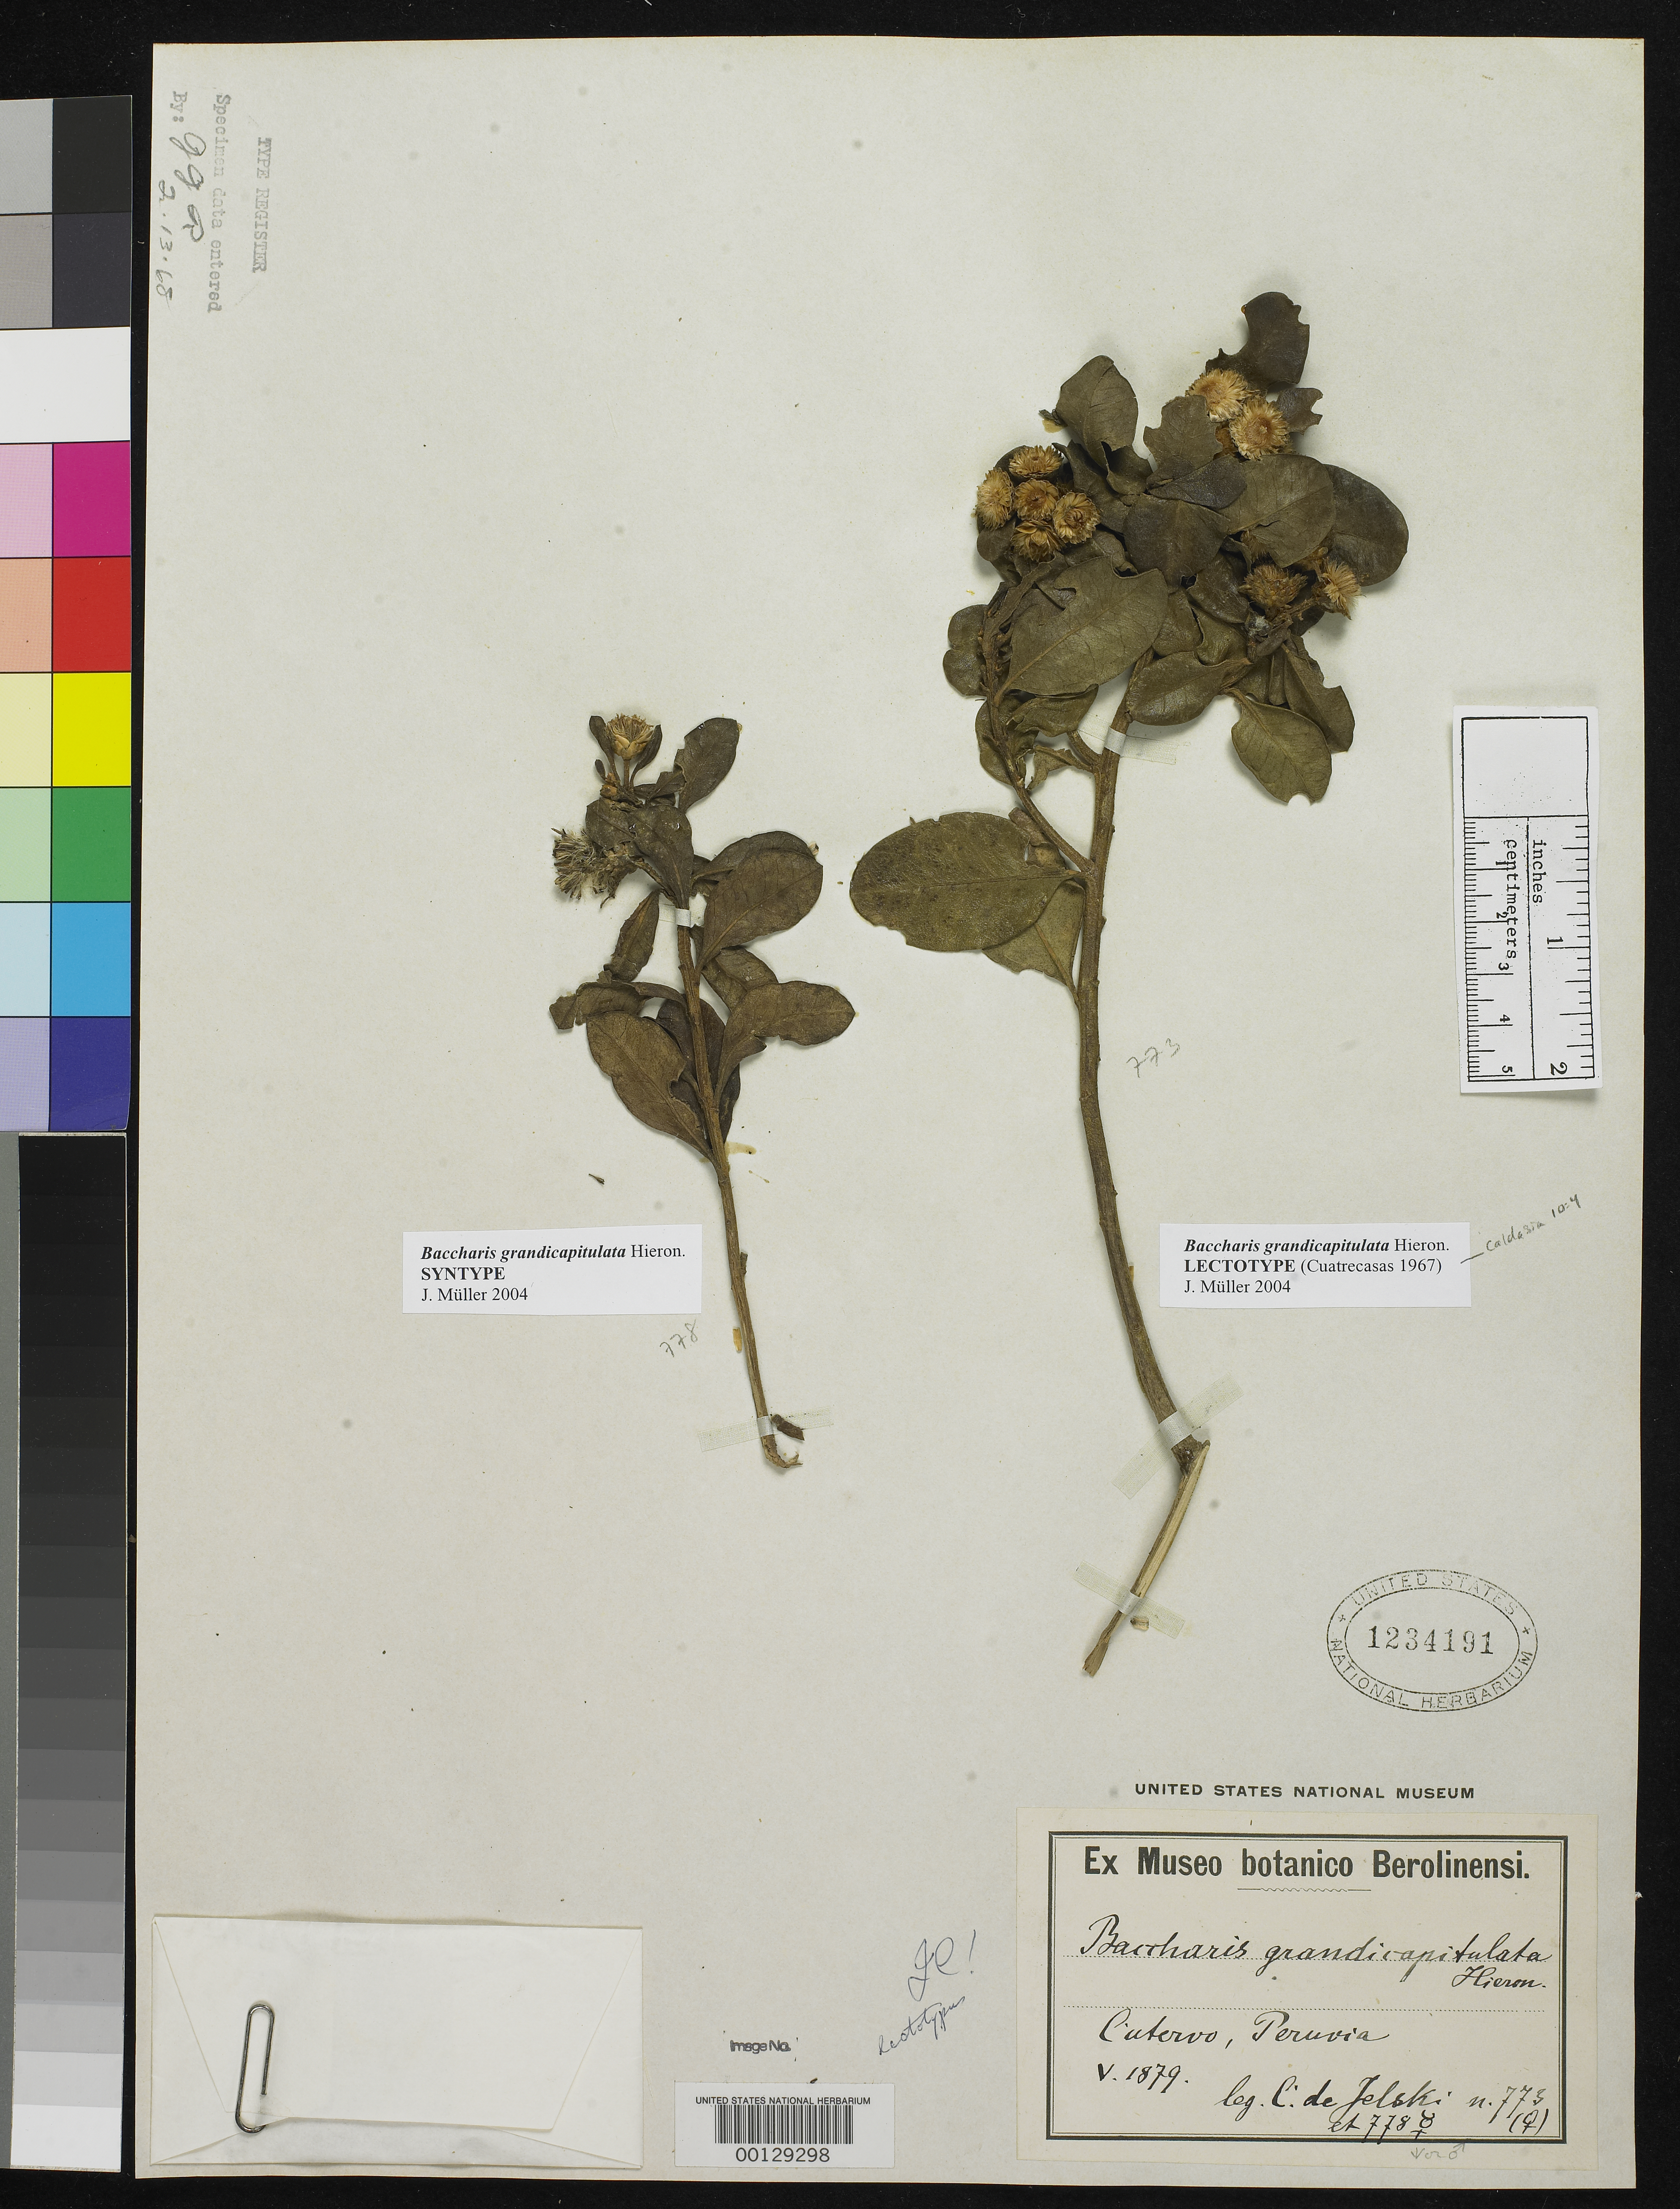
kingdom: Plantae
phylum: Tracheophyta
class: Magnoliopsida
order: Asterales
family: Asteraceae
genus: Baccharis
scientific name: Baccharis grandicapitulata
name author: Hieron.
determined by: Müller, Jochen, (JE)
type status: Lectotype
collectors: C. von Jelski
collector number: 773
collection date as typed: May 1879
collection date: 1879-05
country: Peru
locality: Cutervo, Peruvia.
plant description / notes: Female, mounted with Jelski 778 (hermaphrodite, syntype).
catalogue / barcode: US 1234191